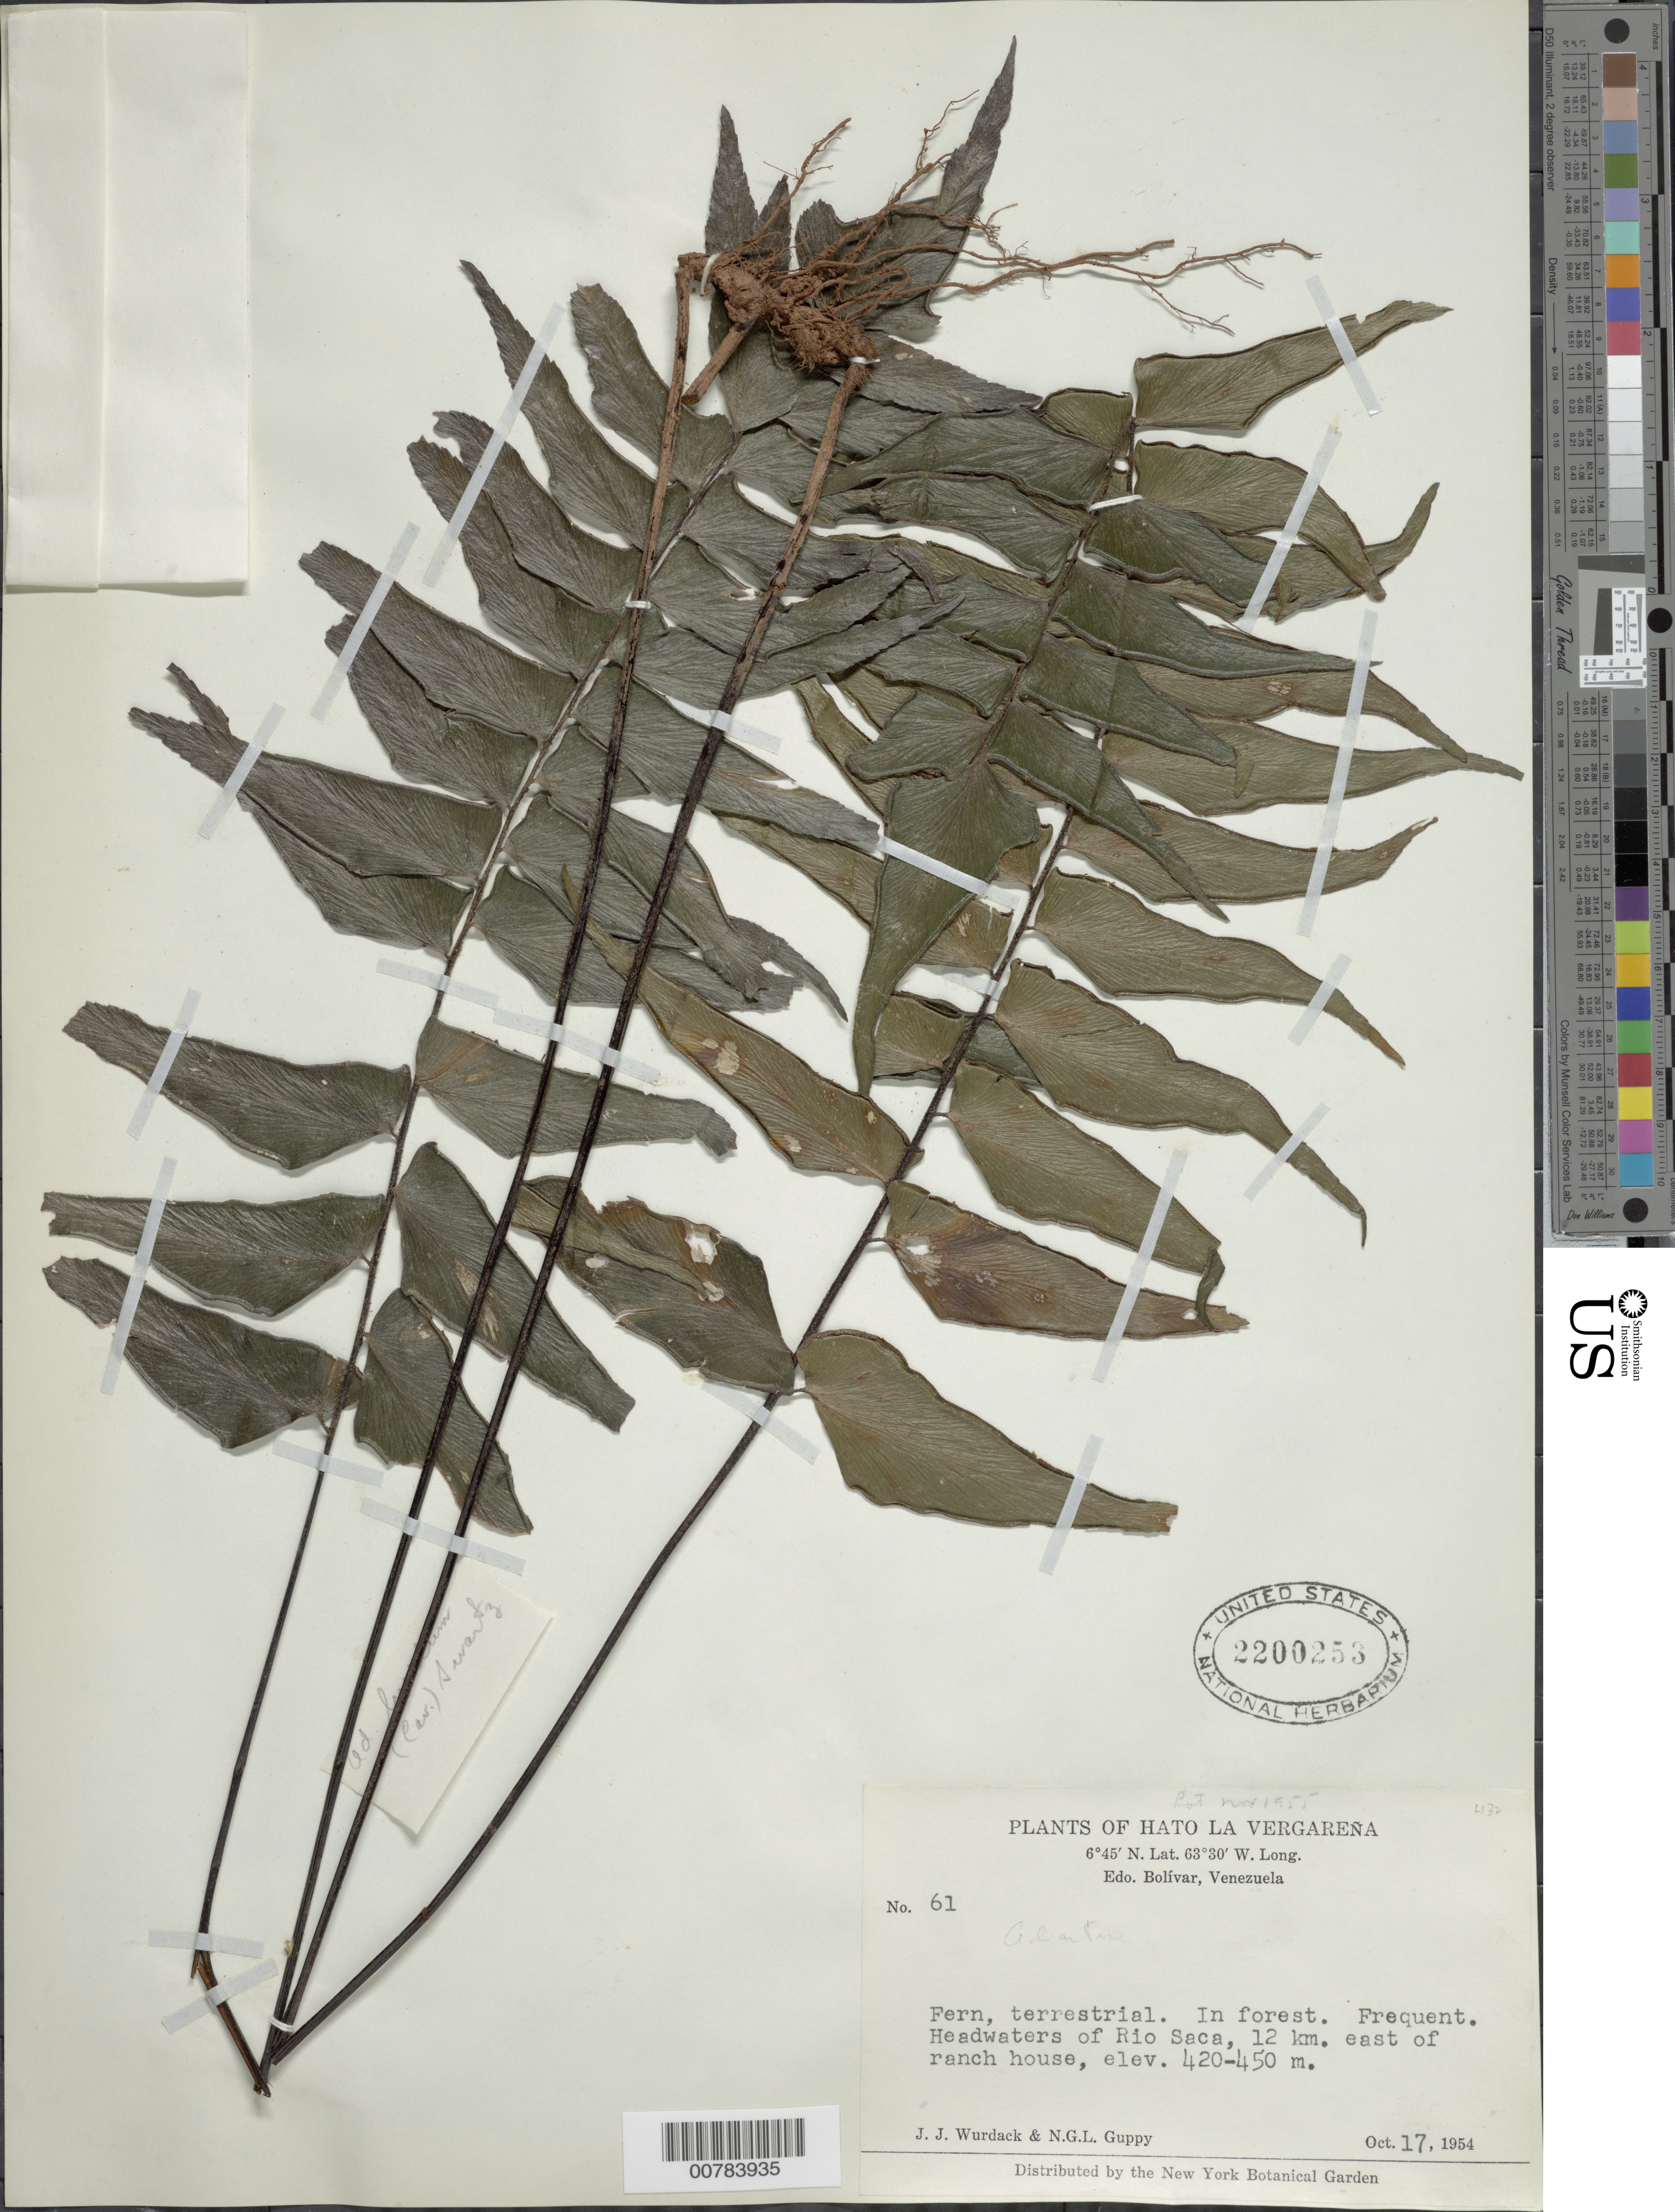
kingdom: Plantae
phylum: Tracheophyta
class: Polypodiopsida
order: Polypodiales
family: Pteridaceae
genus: Adiantum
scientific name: Adiantum lucidum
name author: (Cav.) Sw.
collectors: J. J. Wurdack & N. Guppy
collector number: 61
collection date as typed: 17-Oct-54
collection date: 1954-10-17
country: Venezuela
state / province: Bolívar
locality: Hato La Vergareña, Río Saca headwaters, 12 km E of ranch house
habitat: Forest, headwaters of Rio Saca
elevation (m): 420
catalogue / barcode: US 2200253